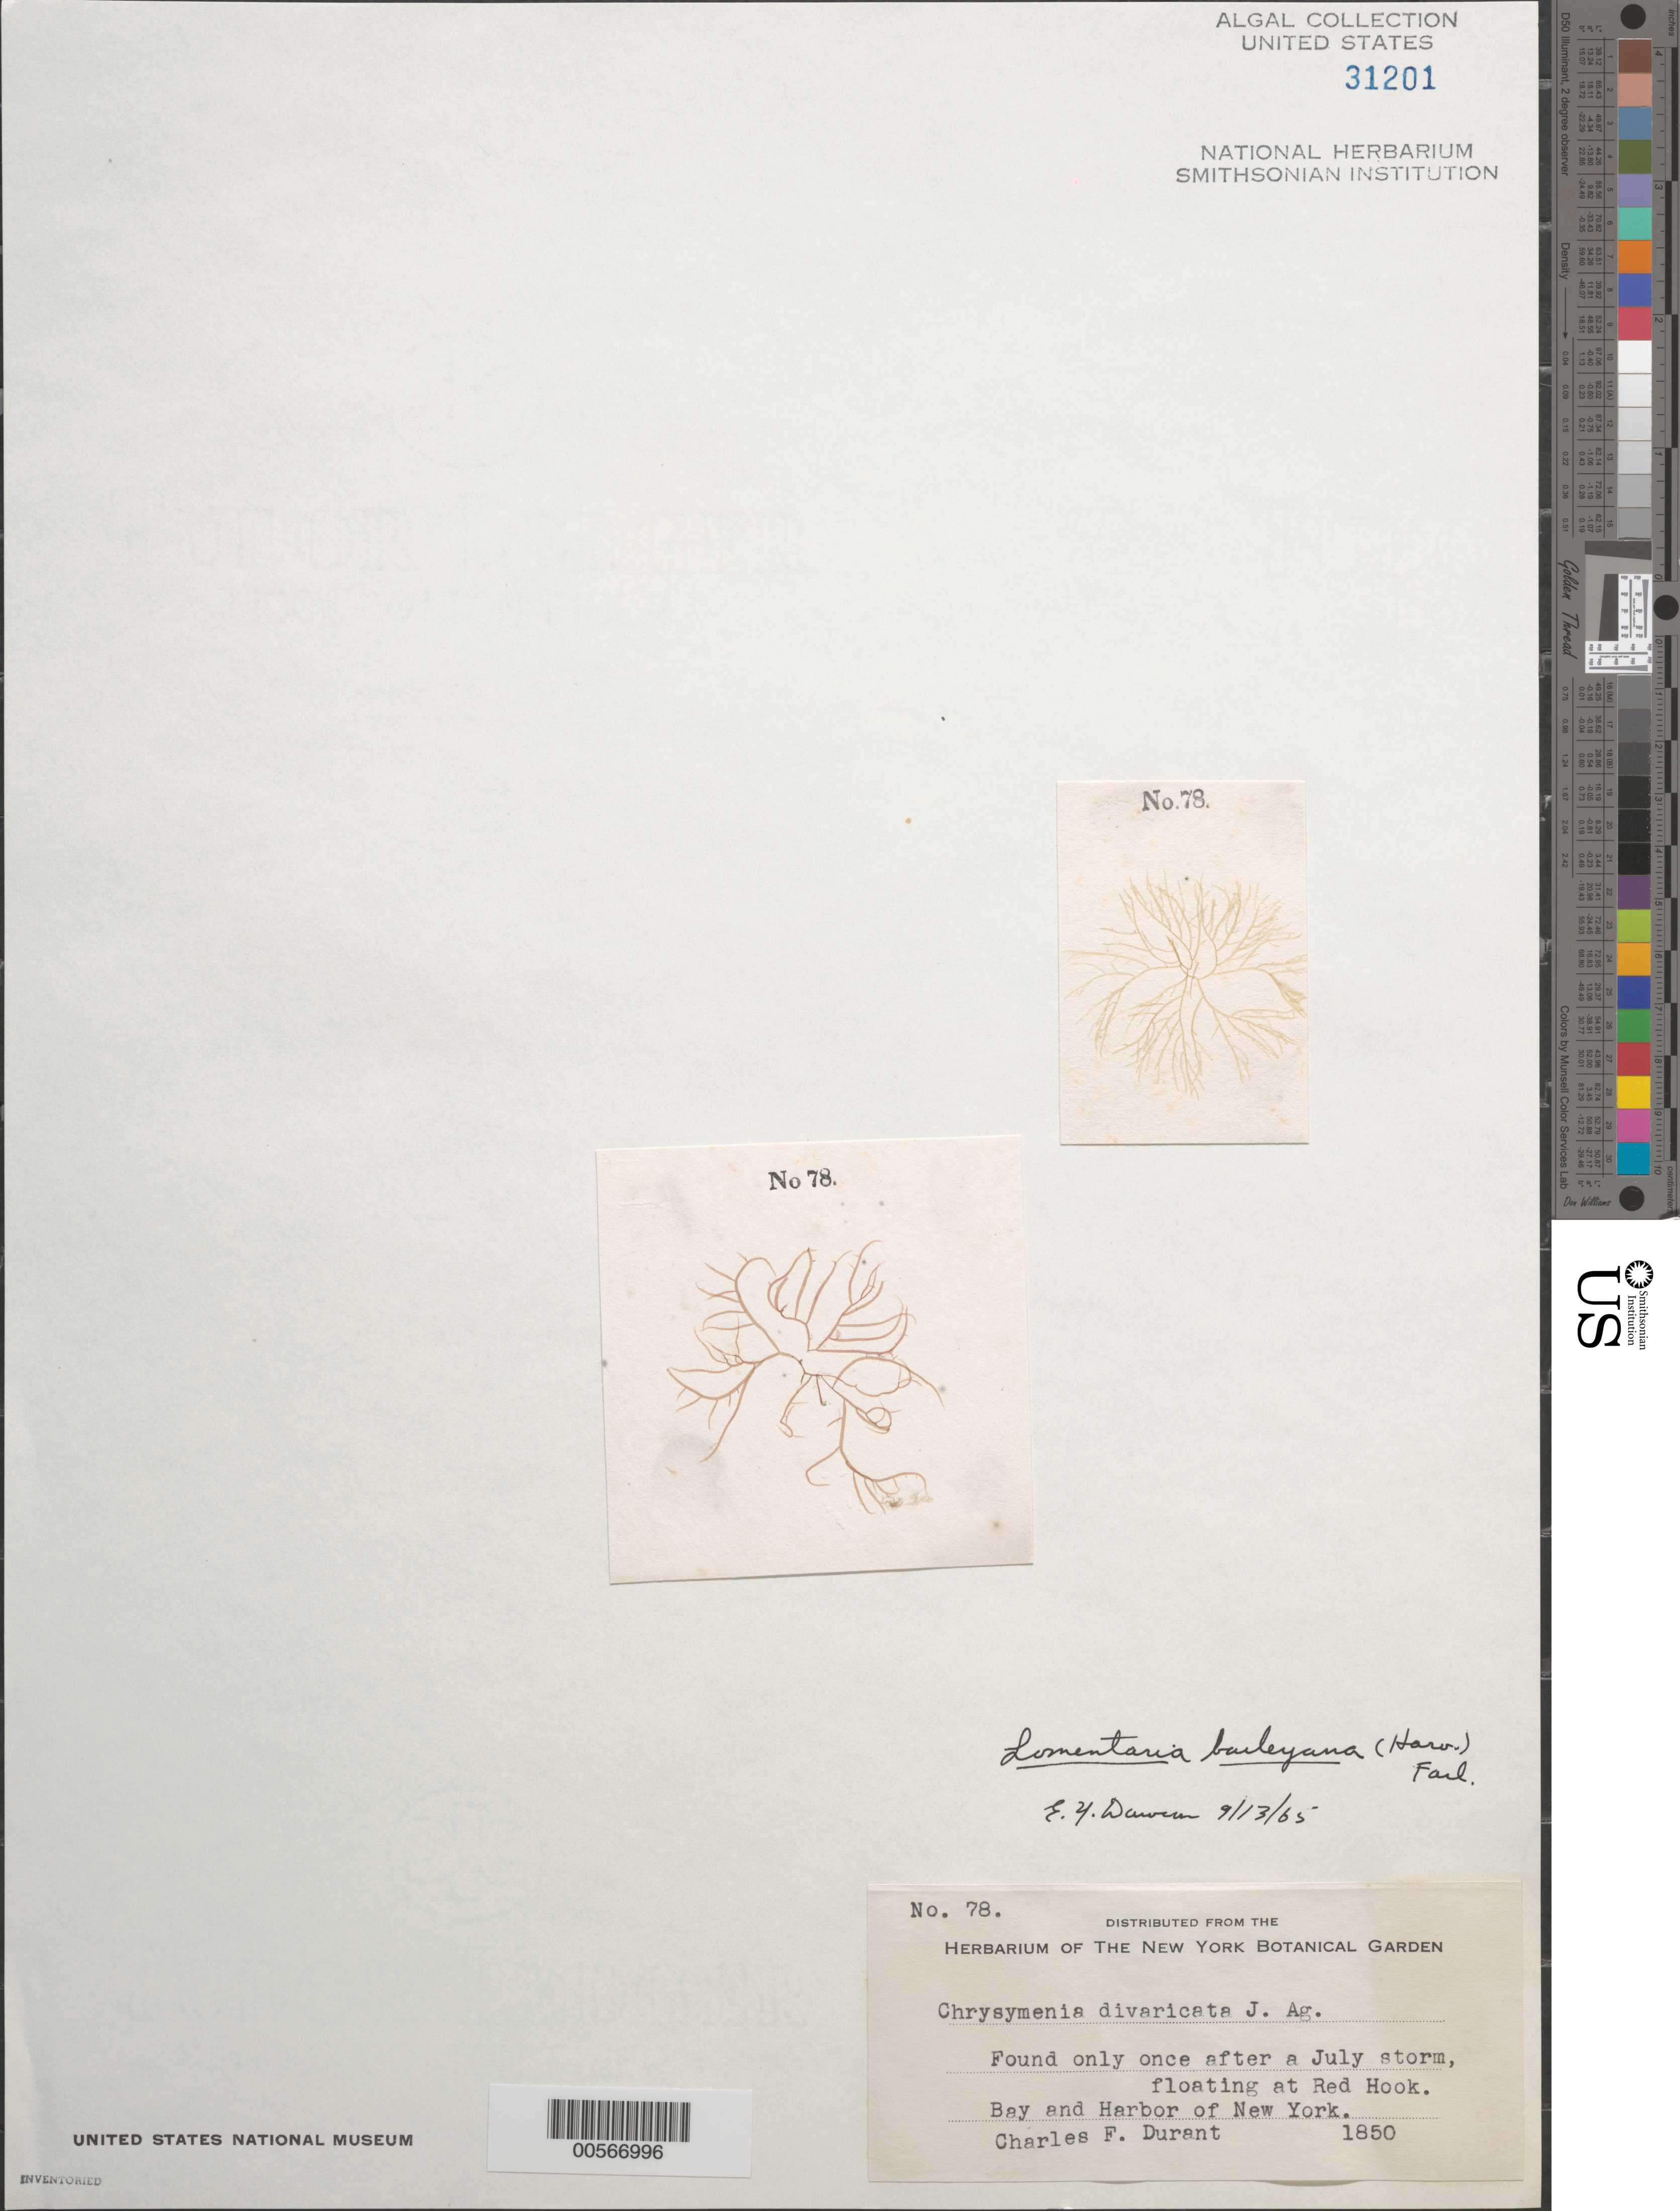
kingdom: Plantae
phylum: Rhodophyta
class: Florideophyceae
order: Rhodymeniales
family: Lomentariaceae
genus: Hooperia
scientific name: Hooperia divaricata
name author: (Durant) M.J. Wynne et al.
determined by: Algae name updating Project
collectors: C. Durant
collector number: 78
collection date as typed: Jul 1850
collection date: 1850-07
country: United States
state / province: New York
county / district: Kings County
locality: Red Hook, New York Bay and Harbor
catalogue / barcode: US 31201